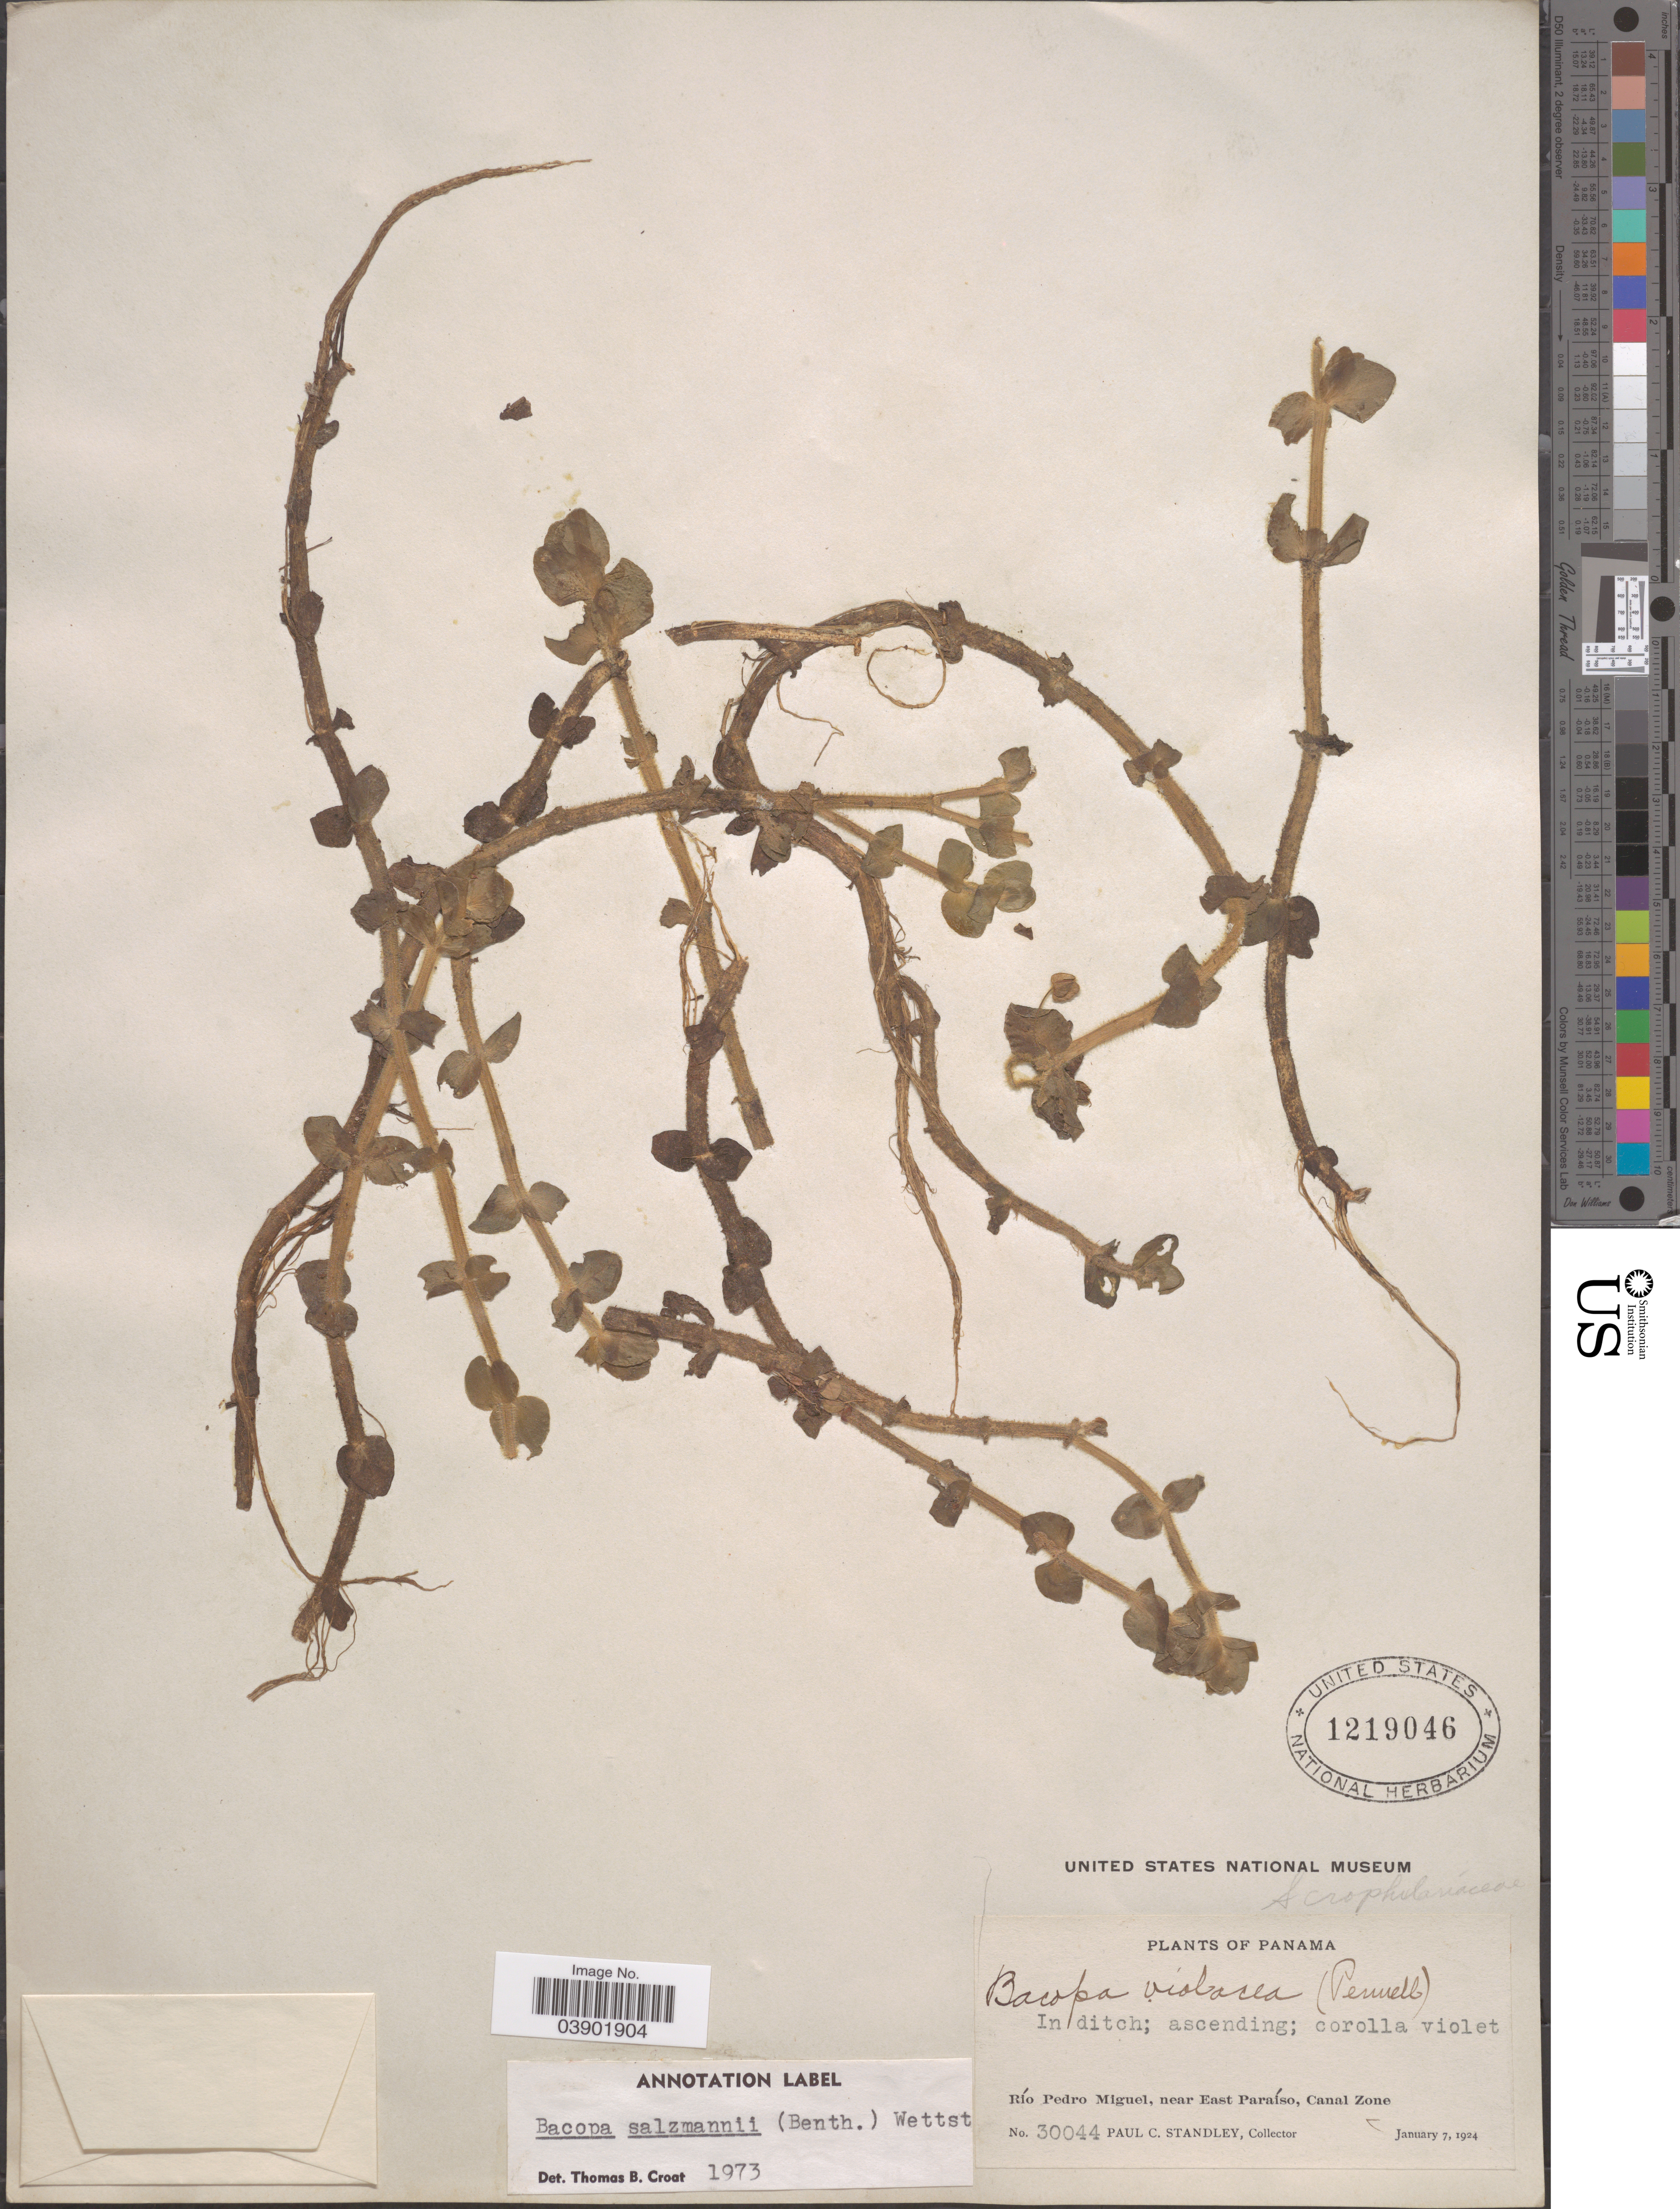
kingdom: Plantae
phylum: Tracheophyta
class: Magnoliopsida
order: Lamiales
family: Plantaginaceae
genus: Bacopa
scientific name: Bacopa salzmannii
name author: (Benth.) Wettst. ex Edwall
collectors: P. C. Standley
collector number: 30044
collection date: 1924-01-07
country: Panama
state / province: Colón / Panamá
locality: Río Pedro Miguel, near East Paraíso, Canal Zone.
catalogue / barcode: US 1219046